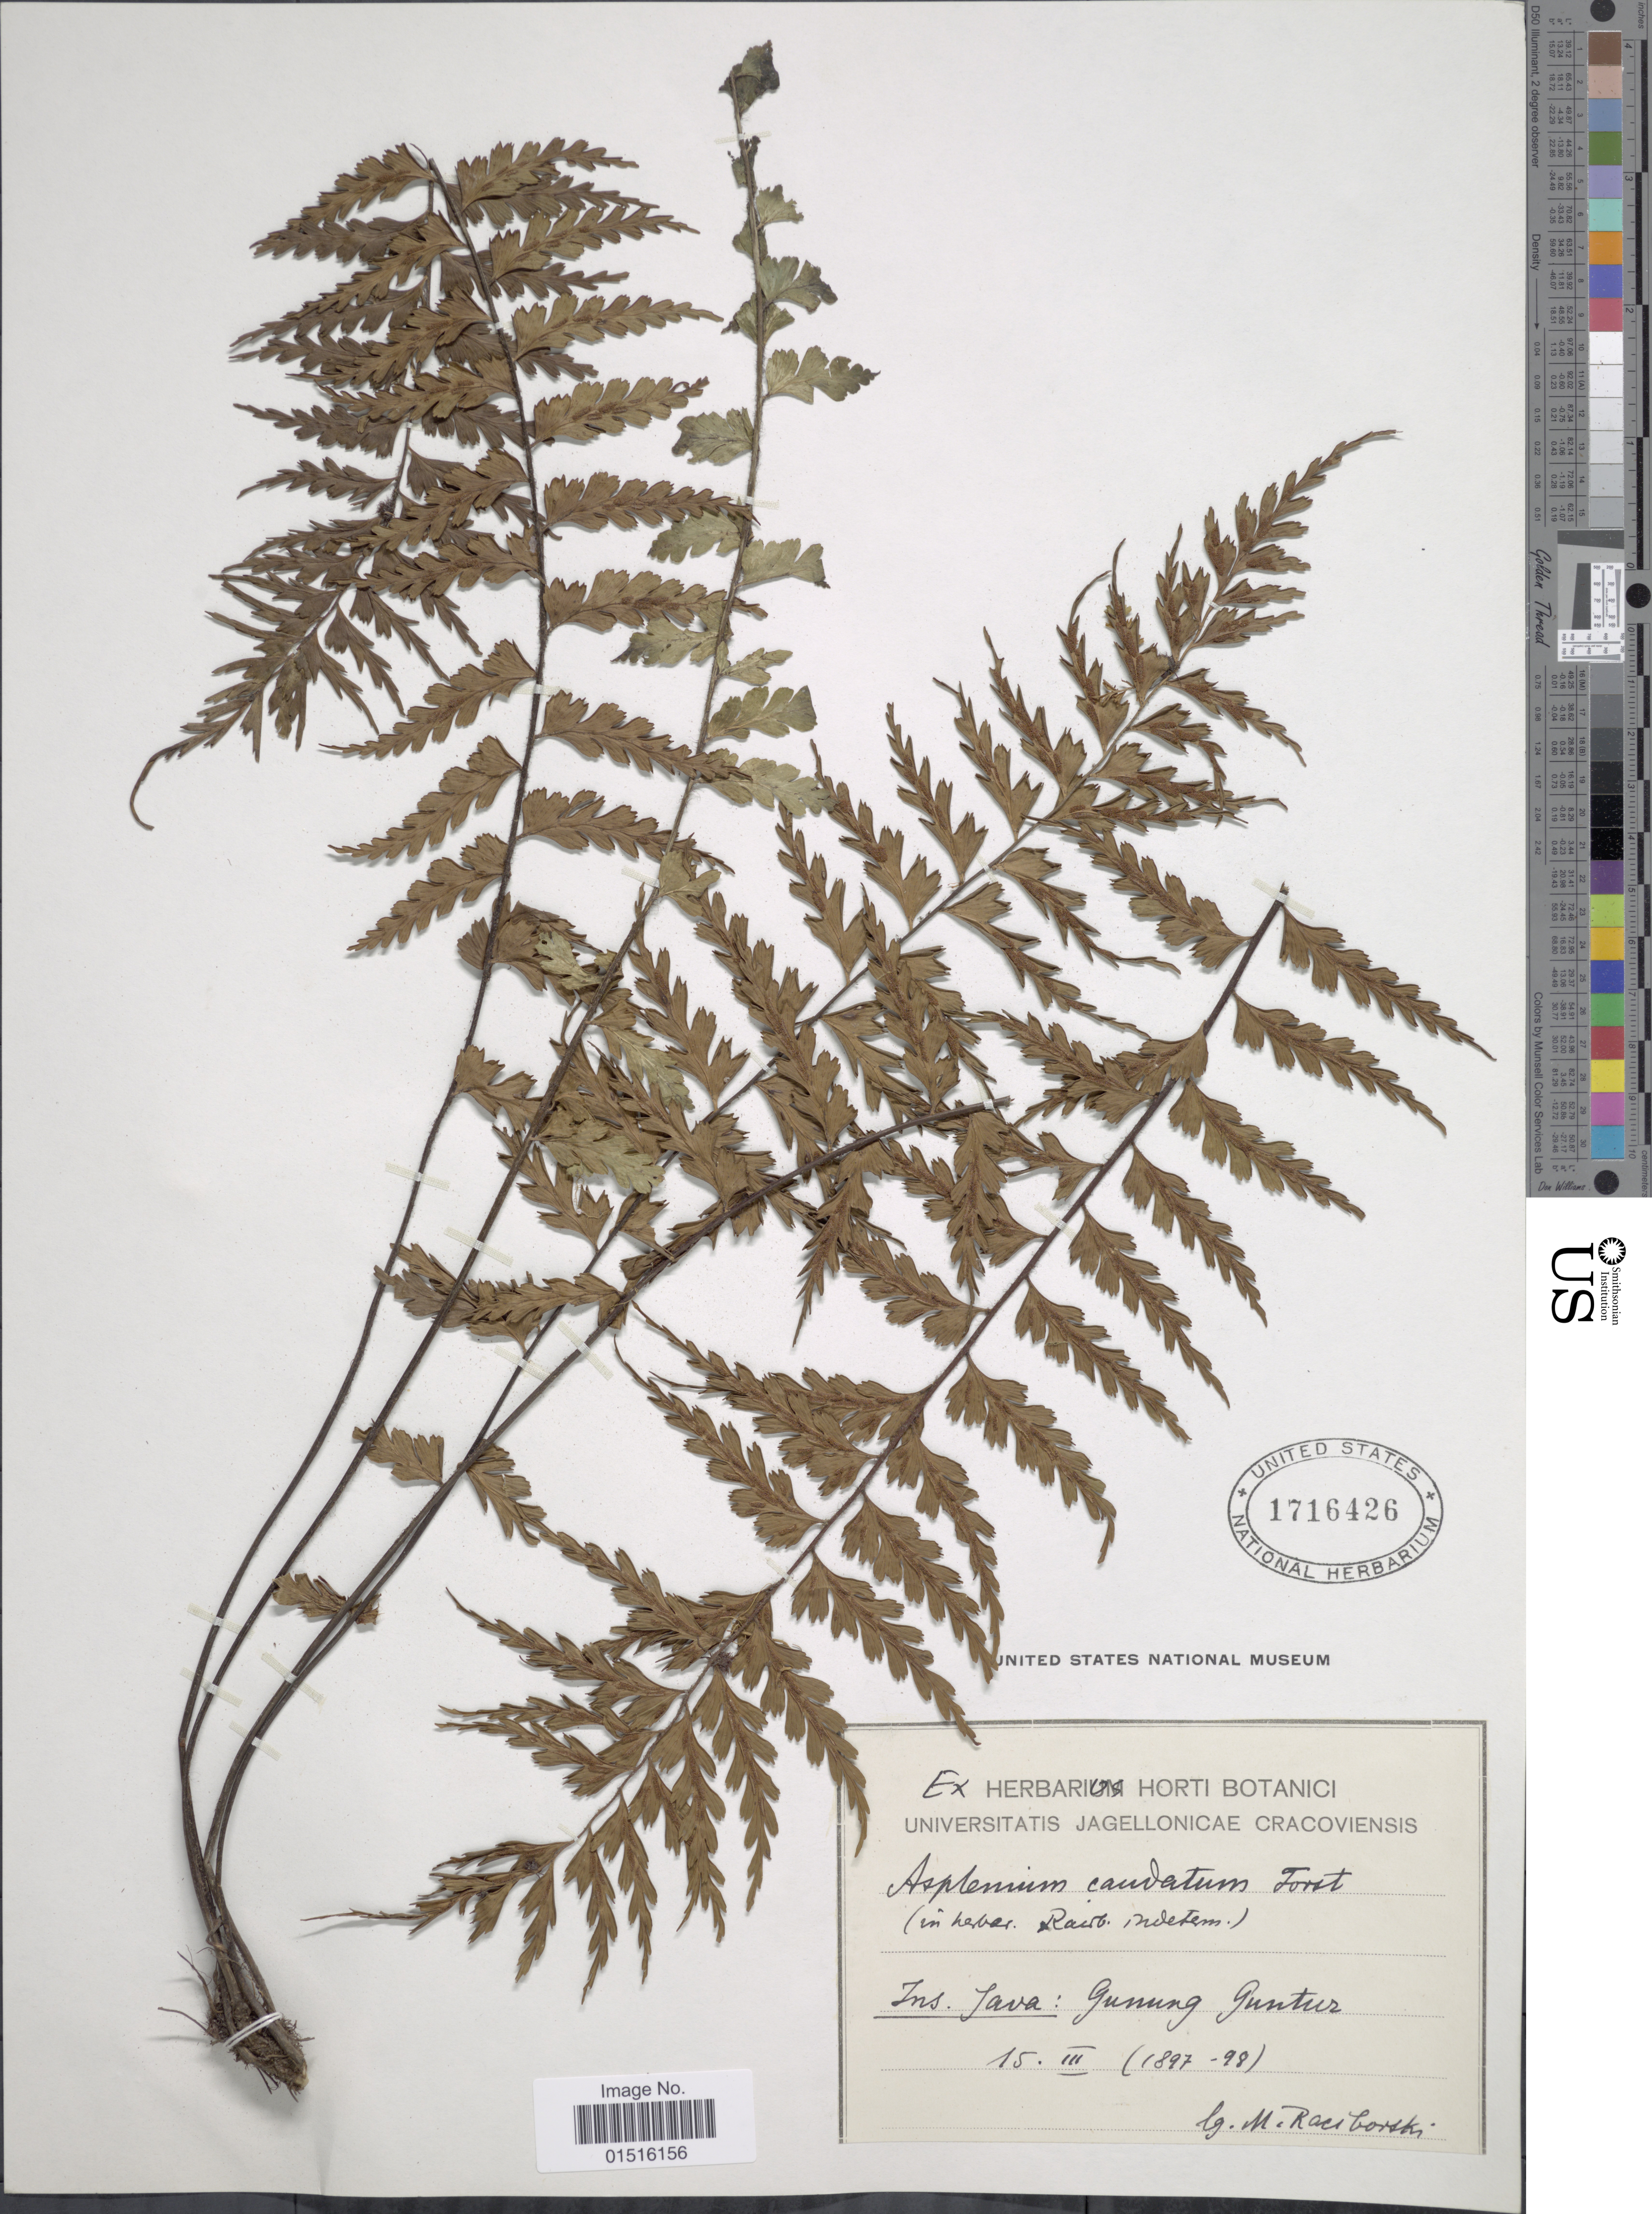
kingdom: Plantae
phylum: Tracheophyta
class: Polypodiopsida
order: Polypodiales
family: Aspleniaceae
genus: Asplenium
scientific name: Asplenium truncatum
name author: Blume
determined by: Salgado, A. E.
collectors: M. Raciborski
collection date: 1897-03-15/1898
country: Indonesia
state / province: Java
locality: Gunung Guntur [interpreted]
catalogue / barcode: US 1716426